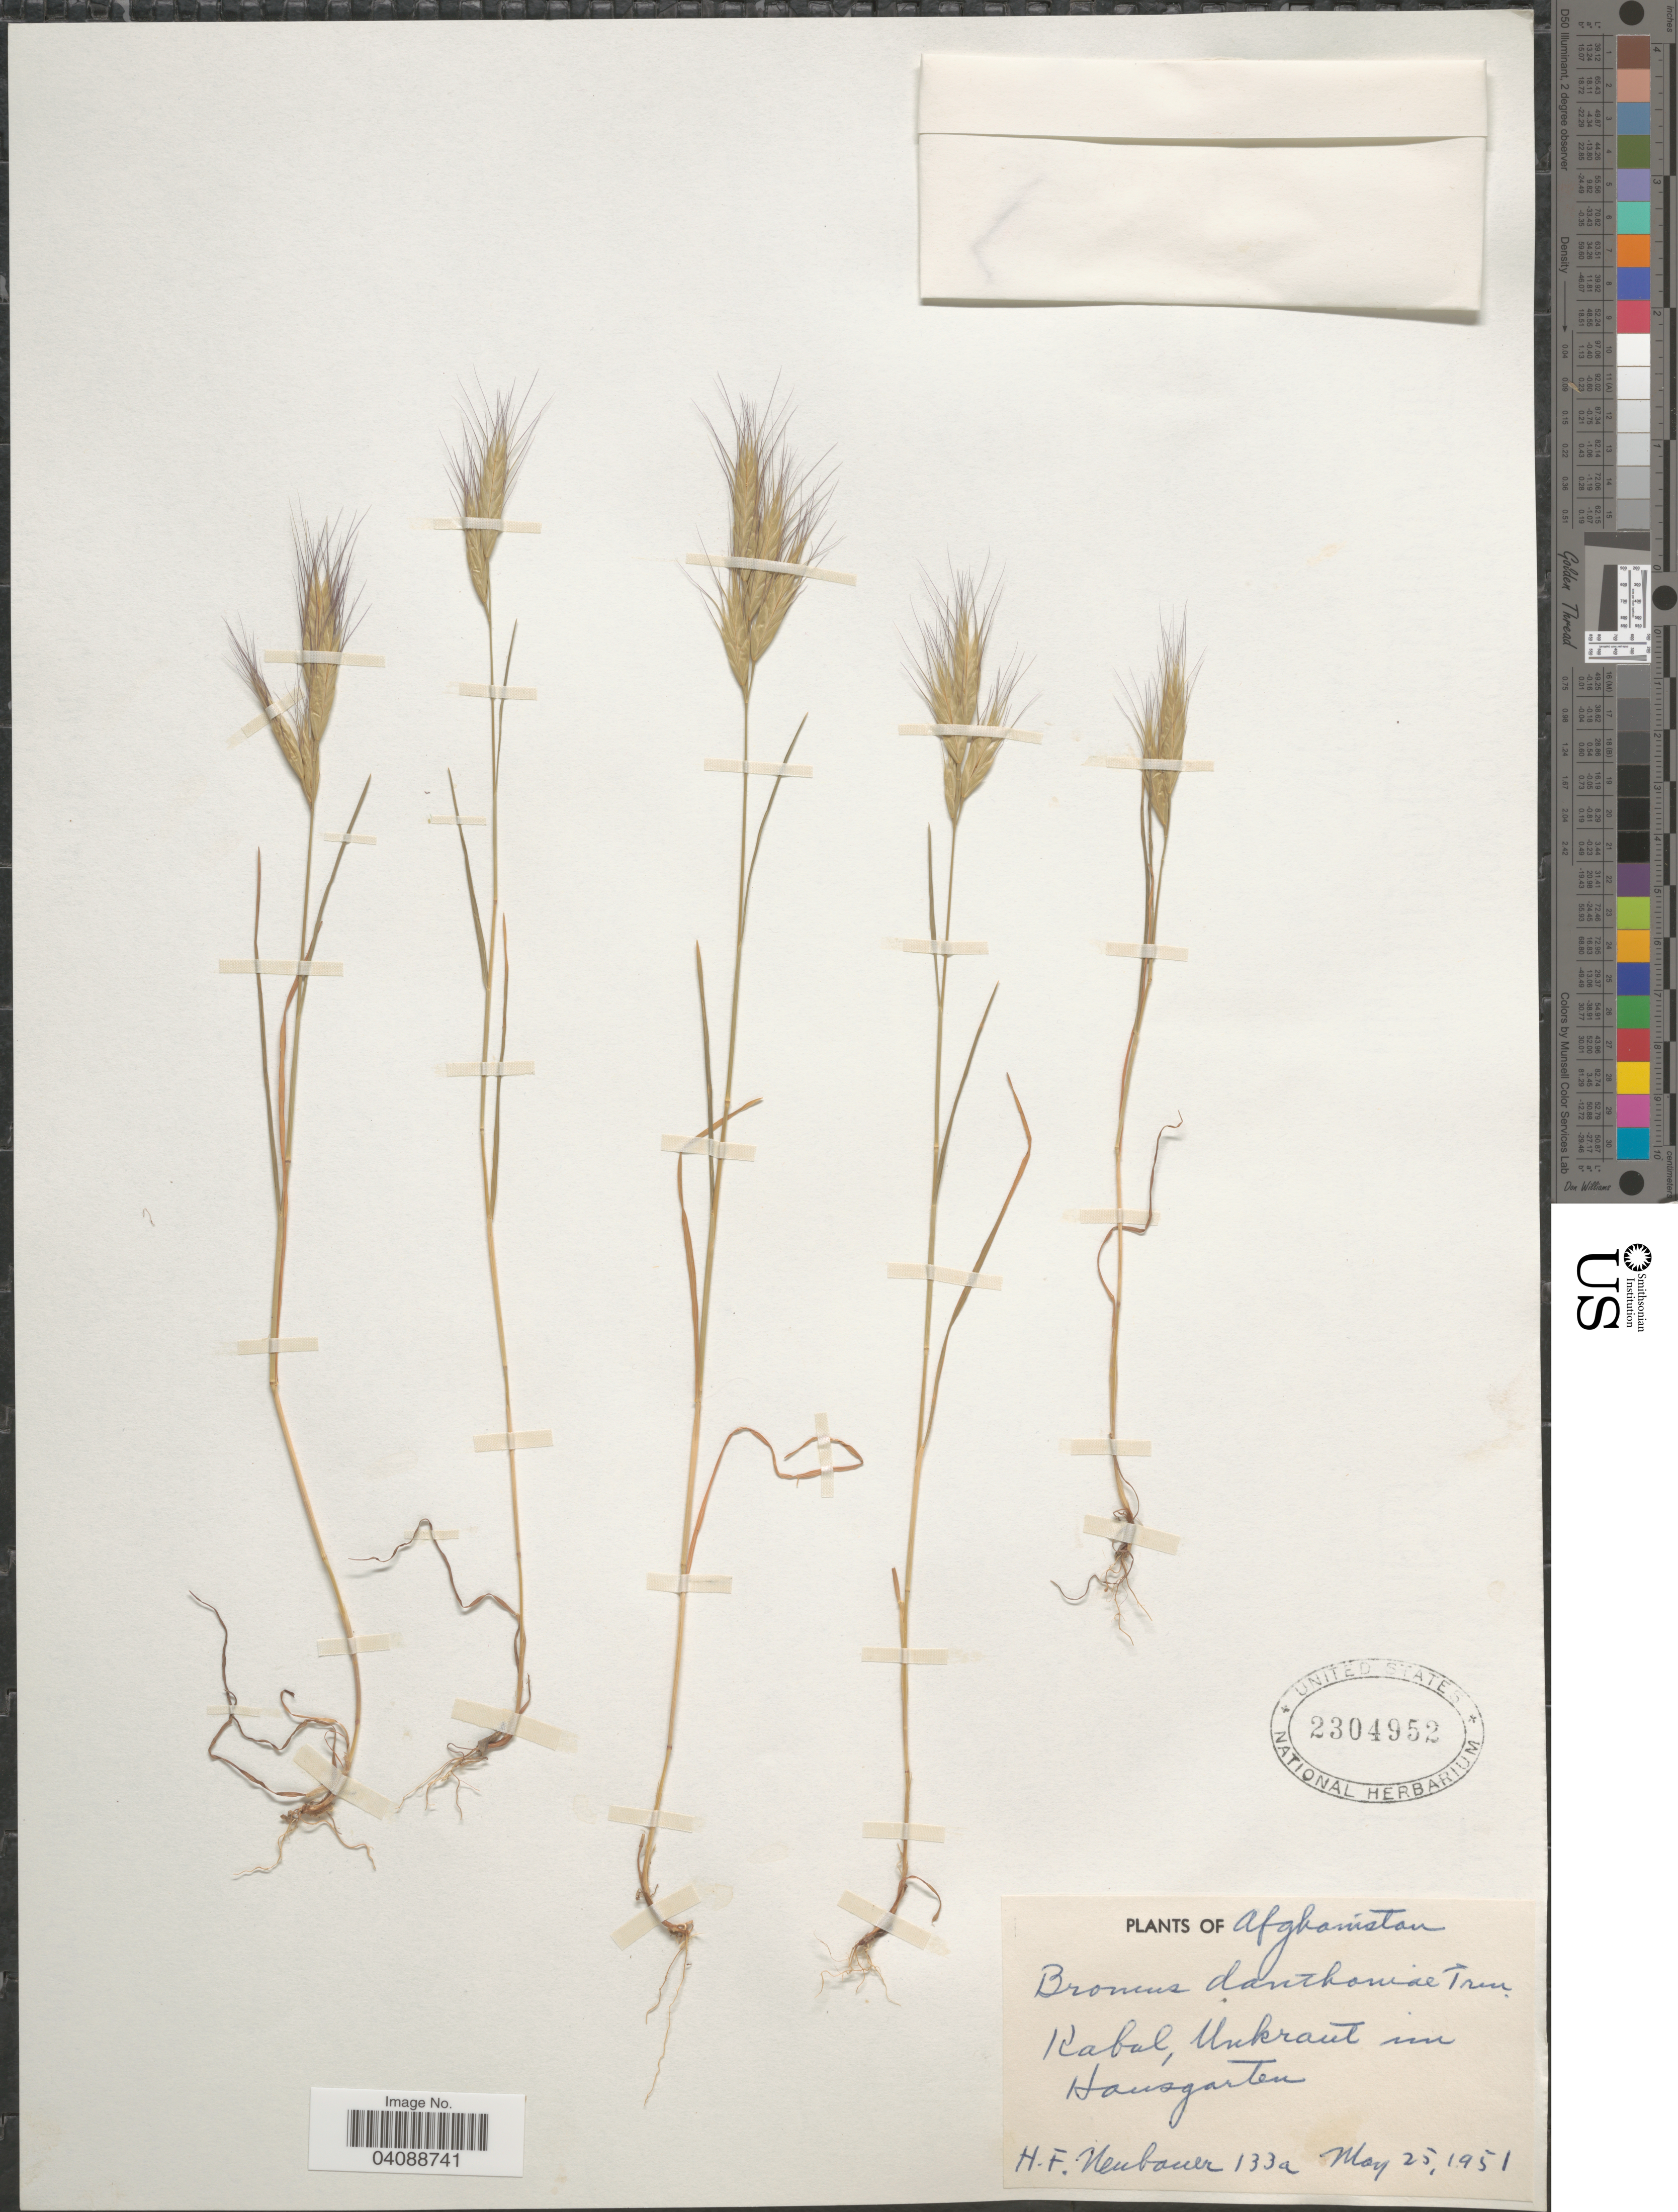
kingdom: Plantae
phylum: Tracheophyta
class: Liliopsida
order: Poales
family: Poaceae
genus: Bromus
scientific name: Bromus danthoniae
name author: Trin. ex C.A. Mey.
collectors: H. Neubauer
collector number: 133a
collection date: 1951-05-25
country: Afghanistan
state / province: Kabul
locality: Kabal, Unkraut im Hansgarten.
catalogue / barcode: US 2304952